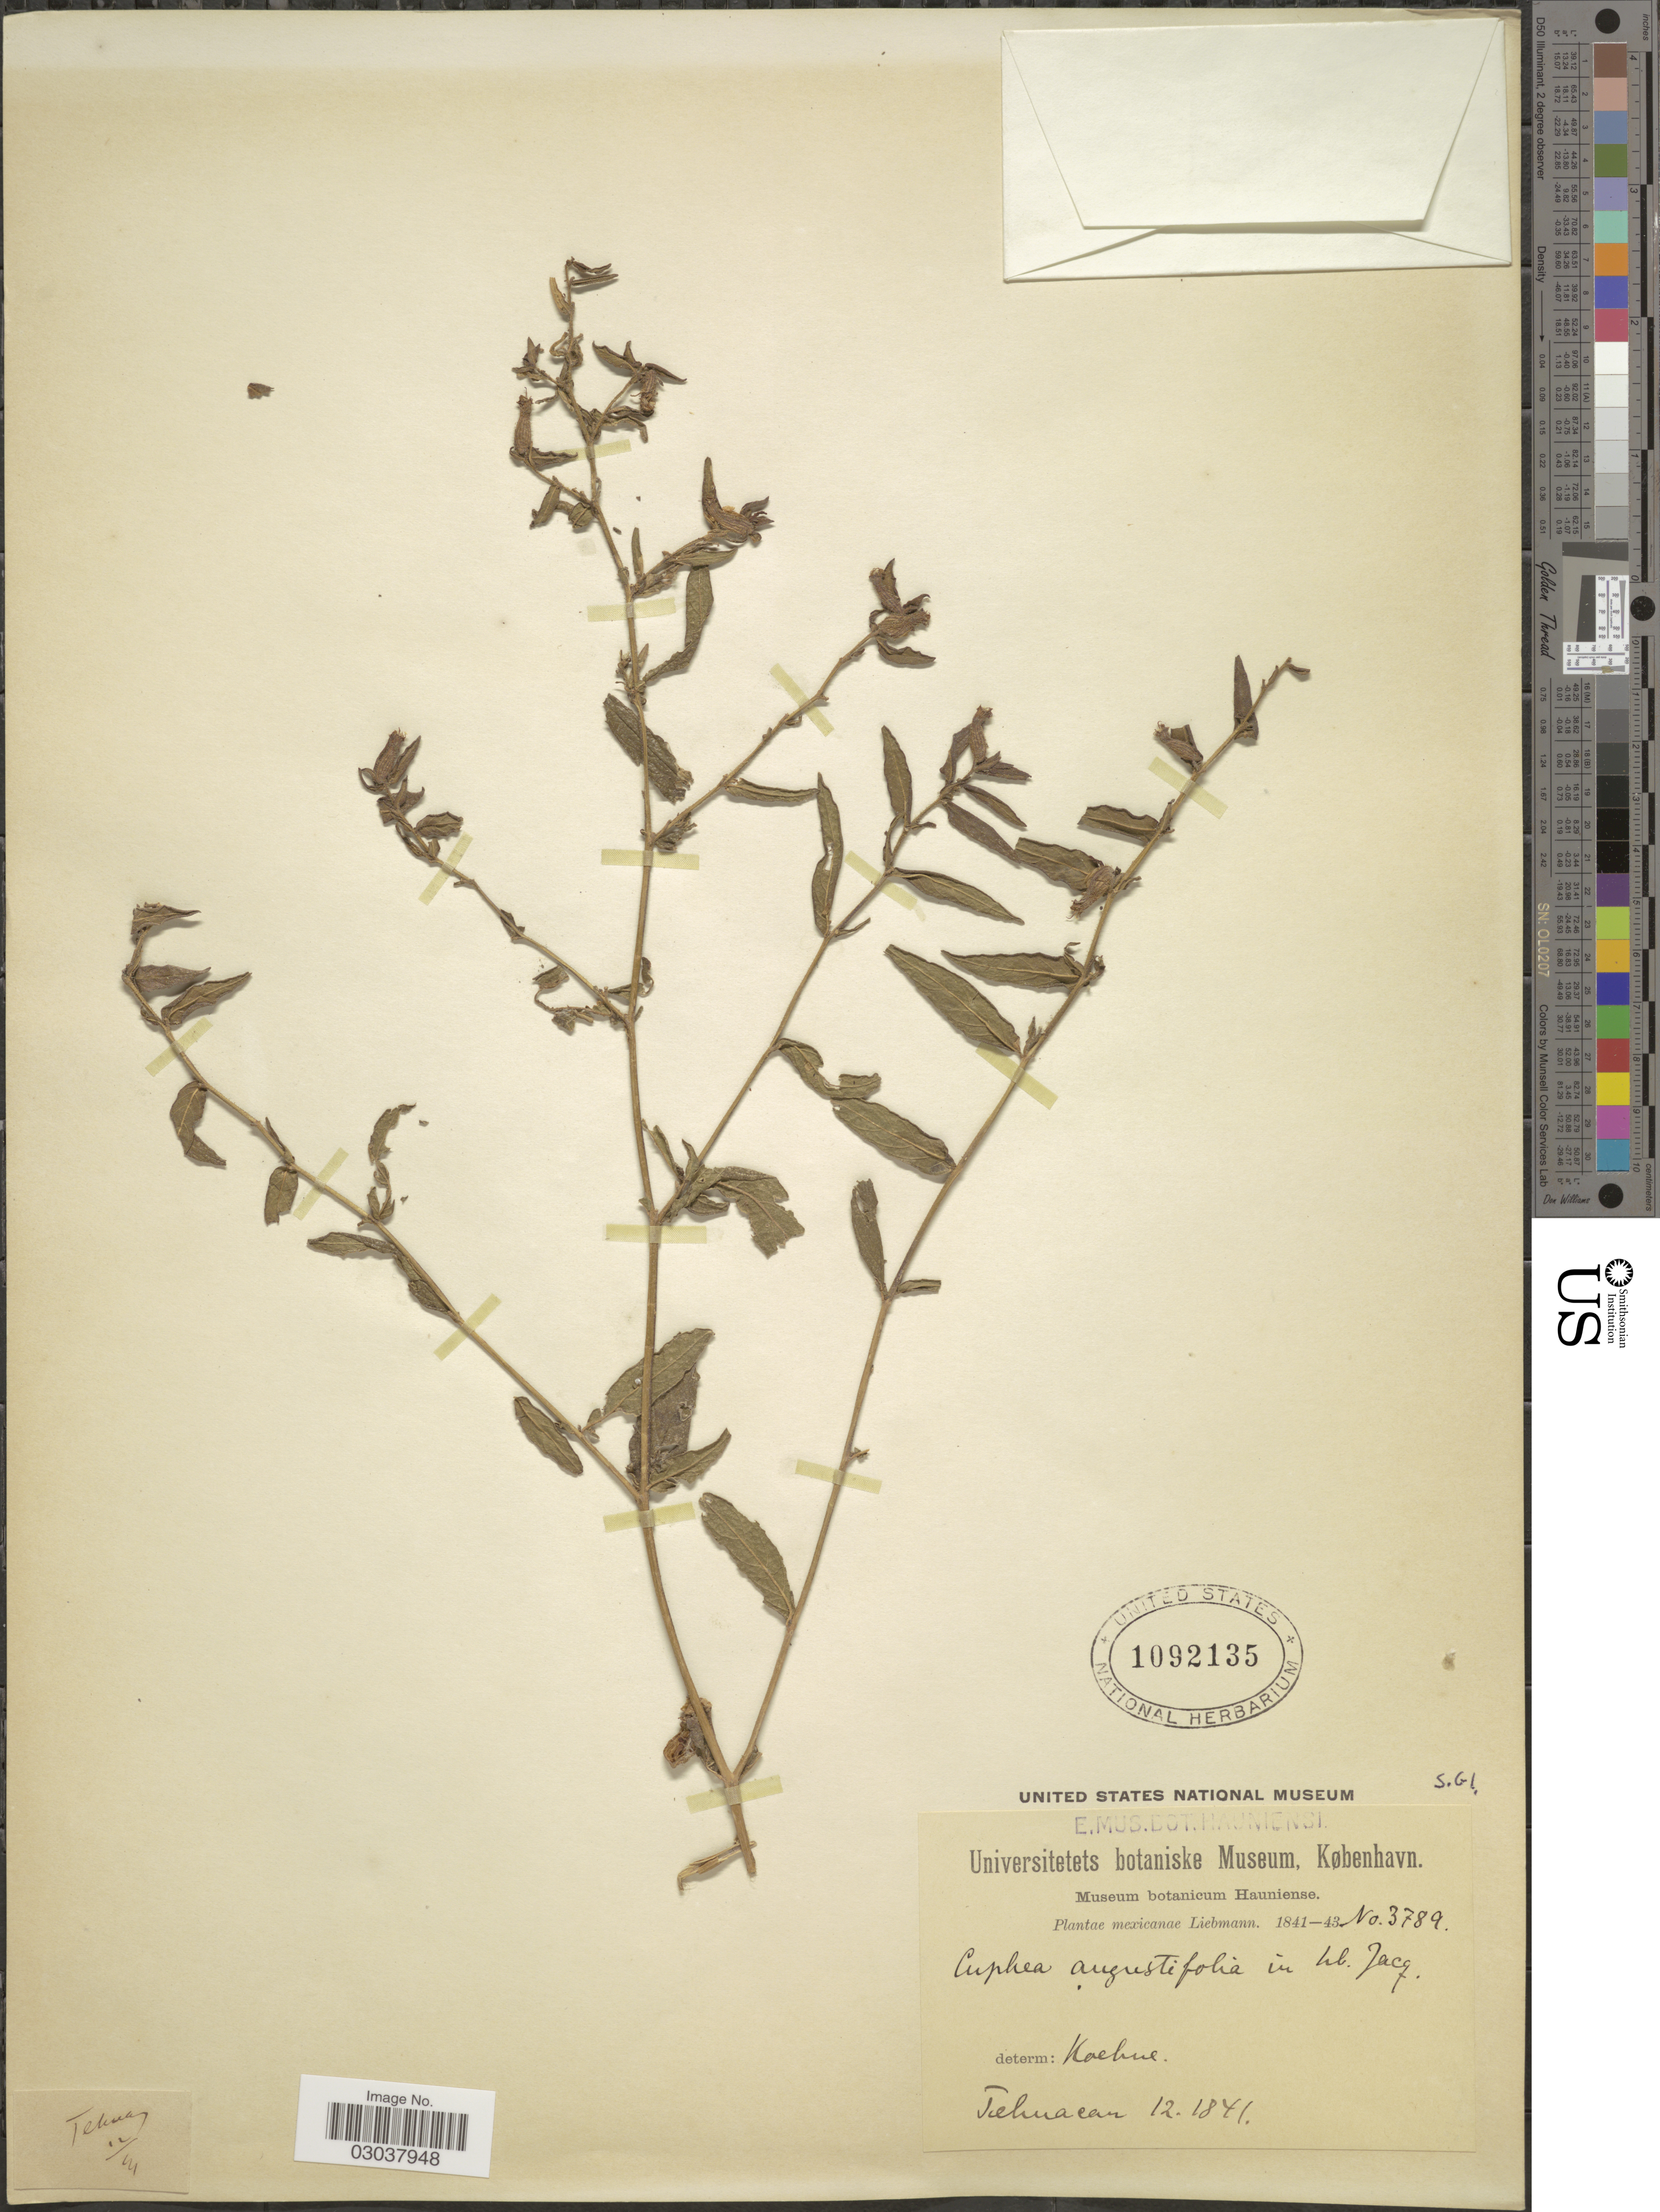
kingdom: Plantae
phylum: Tracheophyta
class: Magnoliopsida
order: Myrtales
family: Lythraceae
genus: Cuphea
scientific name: Cuphea angustifolia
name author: Jacq. ex Koehne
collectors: Liebmann, --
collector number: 3789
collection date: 1841-12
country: Mexico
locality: Tehuacan.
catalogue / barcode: US 1092135